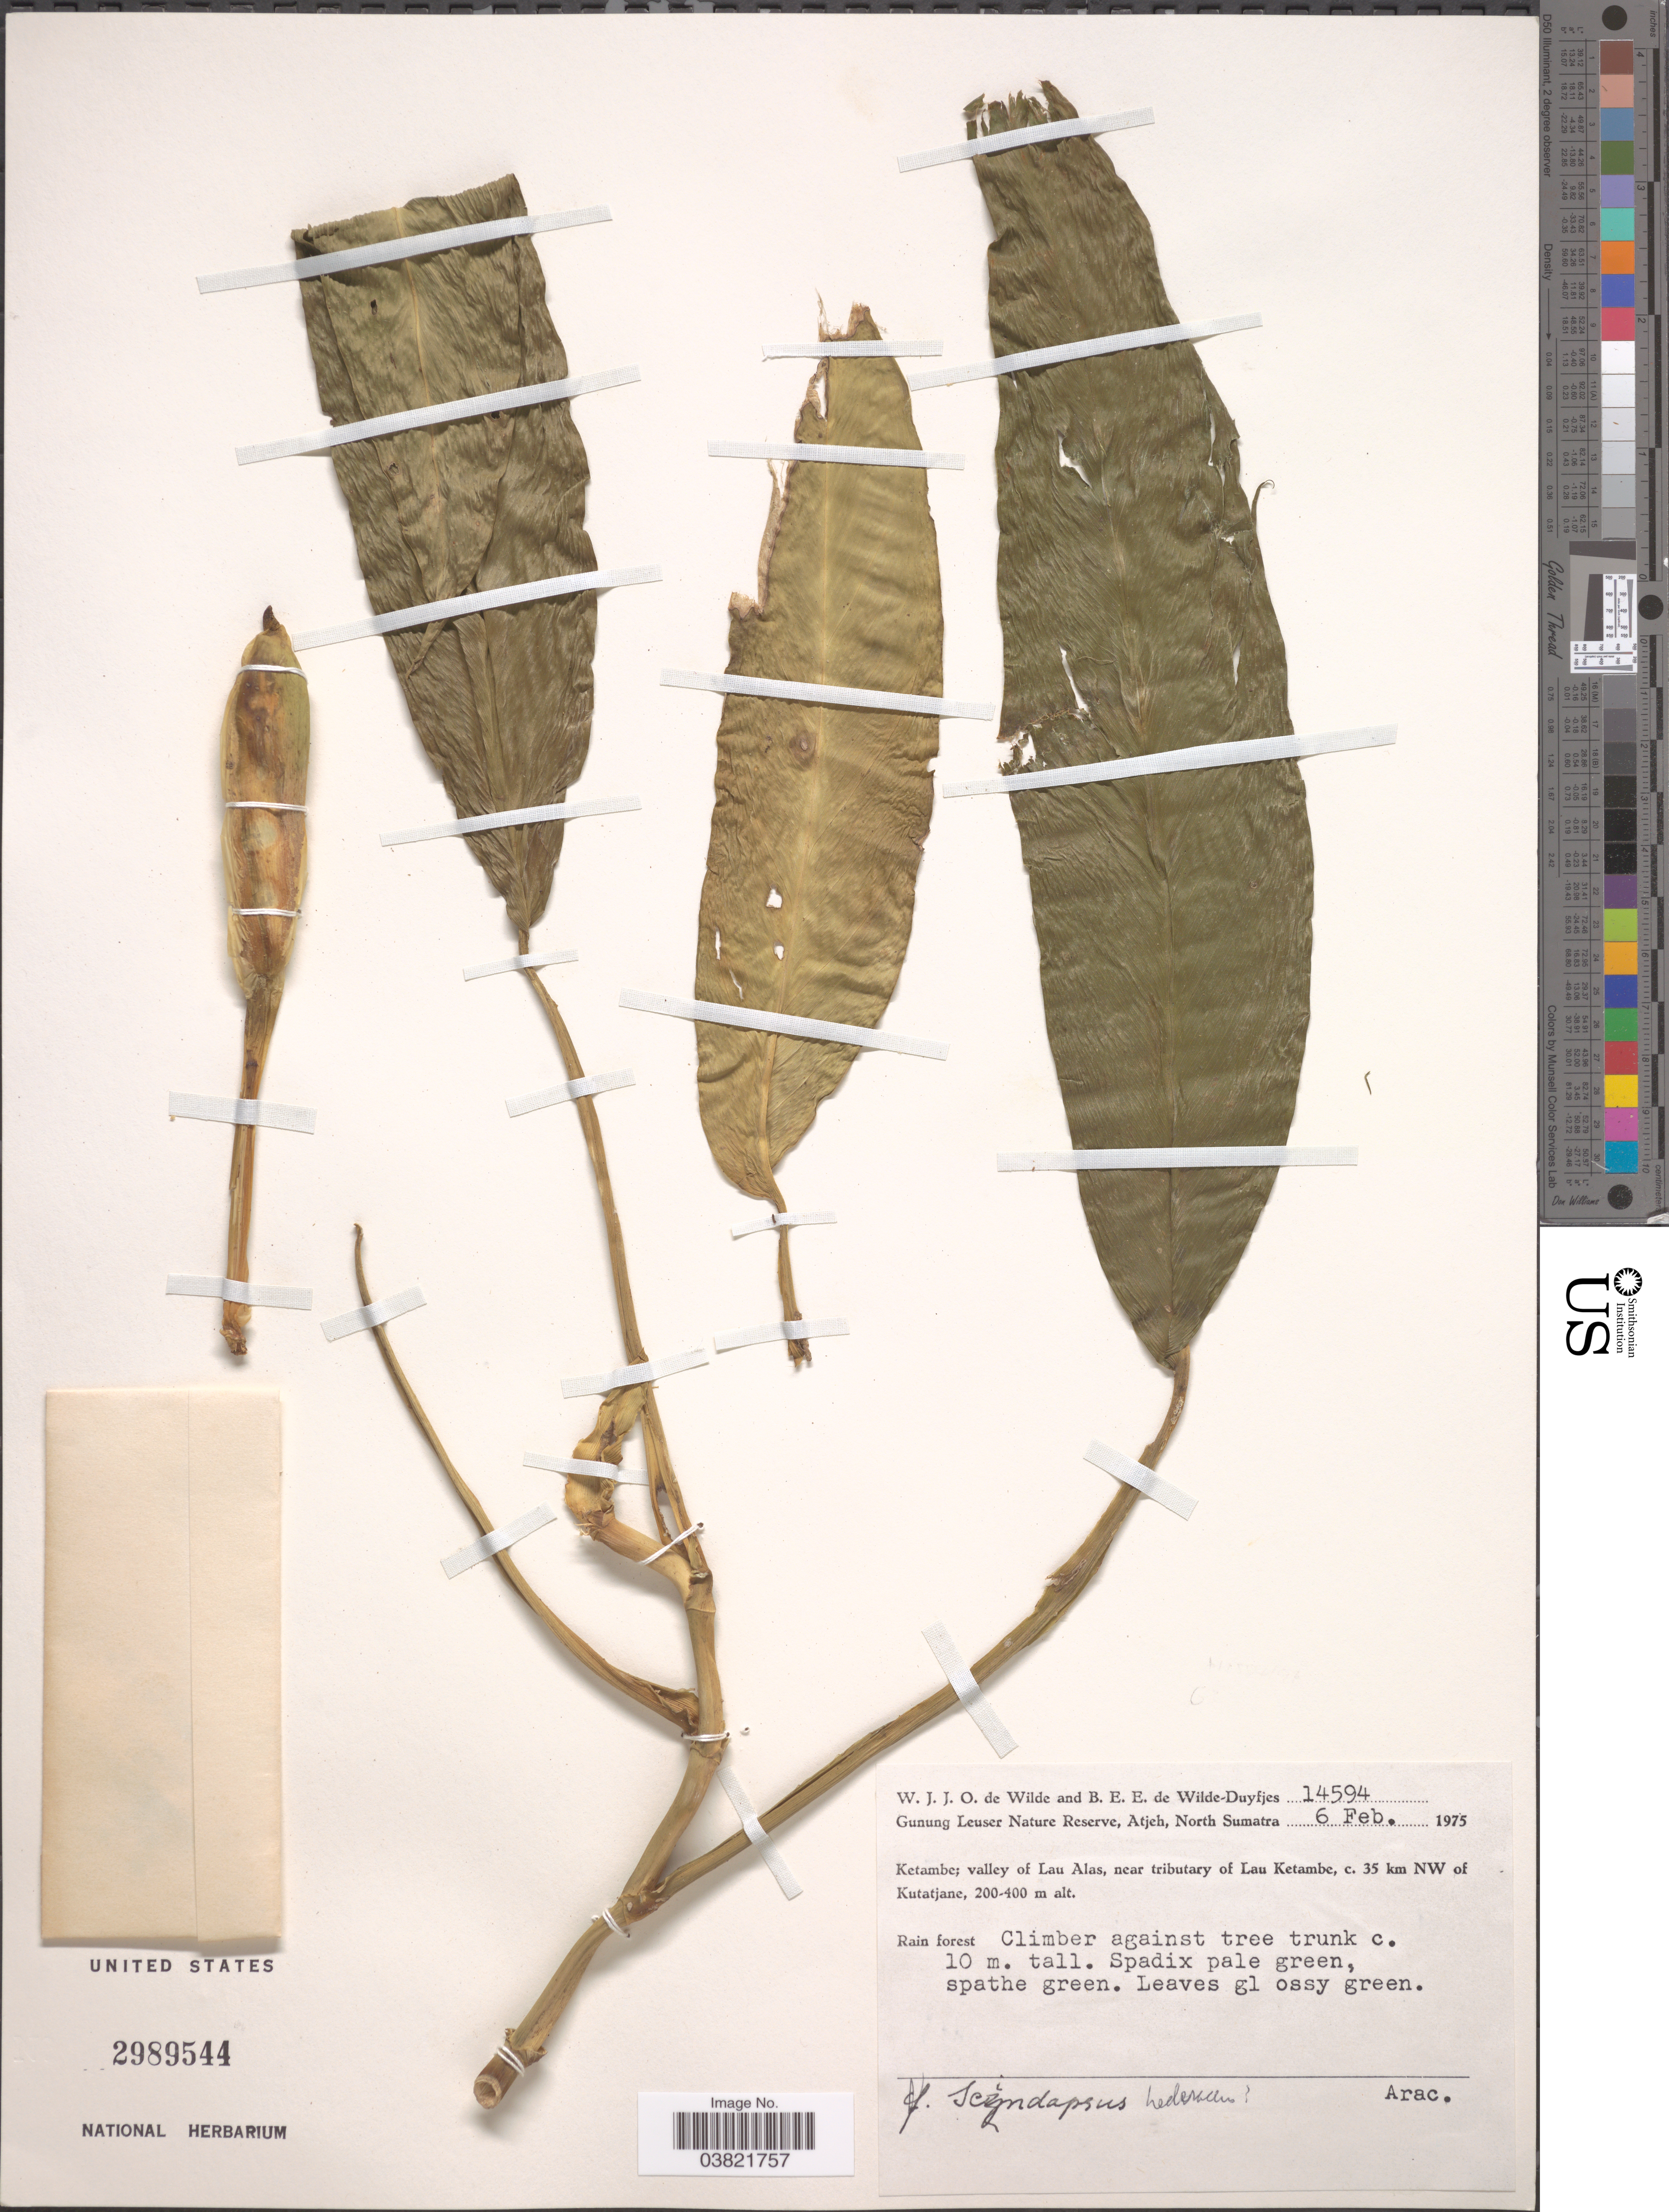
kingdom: Plantae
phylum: Tracheophyta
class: Liliopsida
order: Alismatales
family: Araceae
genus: Scindapsus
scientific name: Scindapsus hederaceus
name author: Miq.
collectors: W. J. de Wilde & B. E. de Wilde-Duyfjes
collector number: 14594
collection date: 1975-02-06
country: Indonesia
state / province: Sumatra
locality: Gunung Leuser Nature Reserve, Atjeh, North Sumatra. Ketambe; valley of Lau Alas, near tributary of Lau Ketambe, c. 35 km NW of Kutatjane.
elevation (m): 200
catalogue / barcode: US 2989544